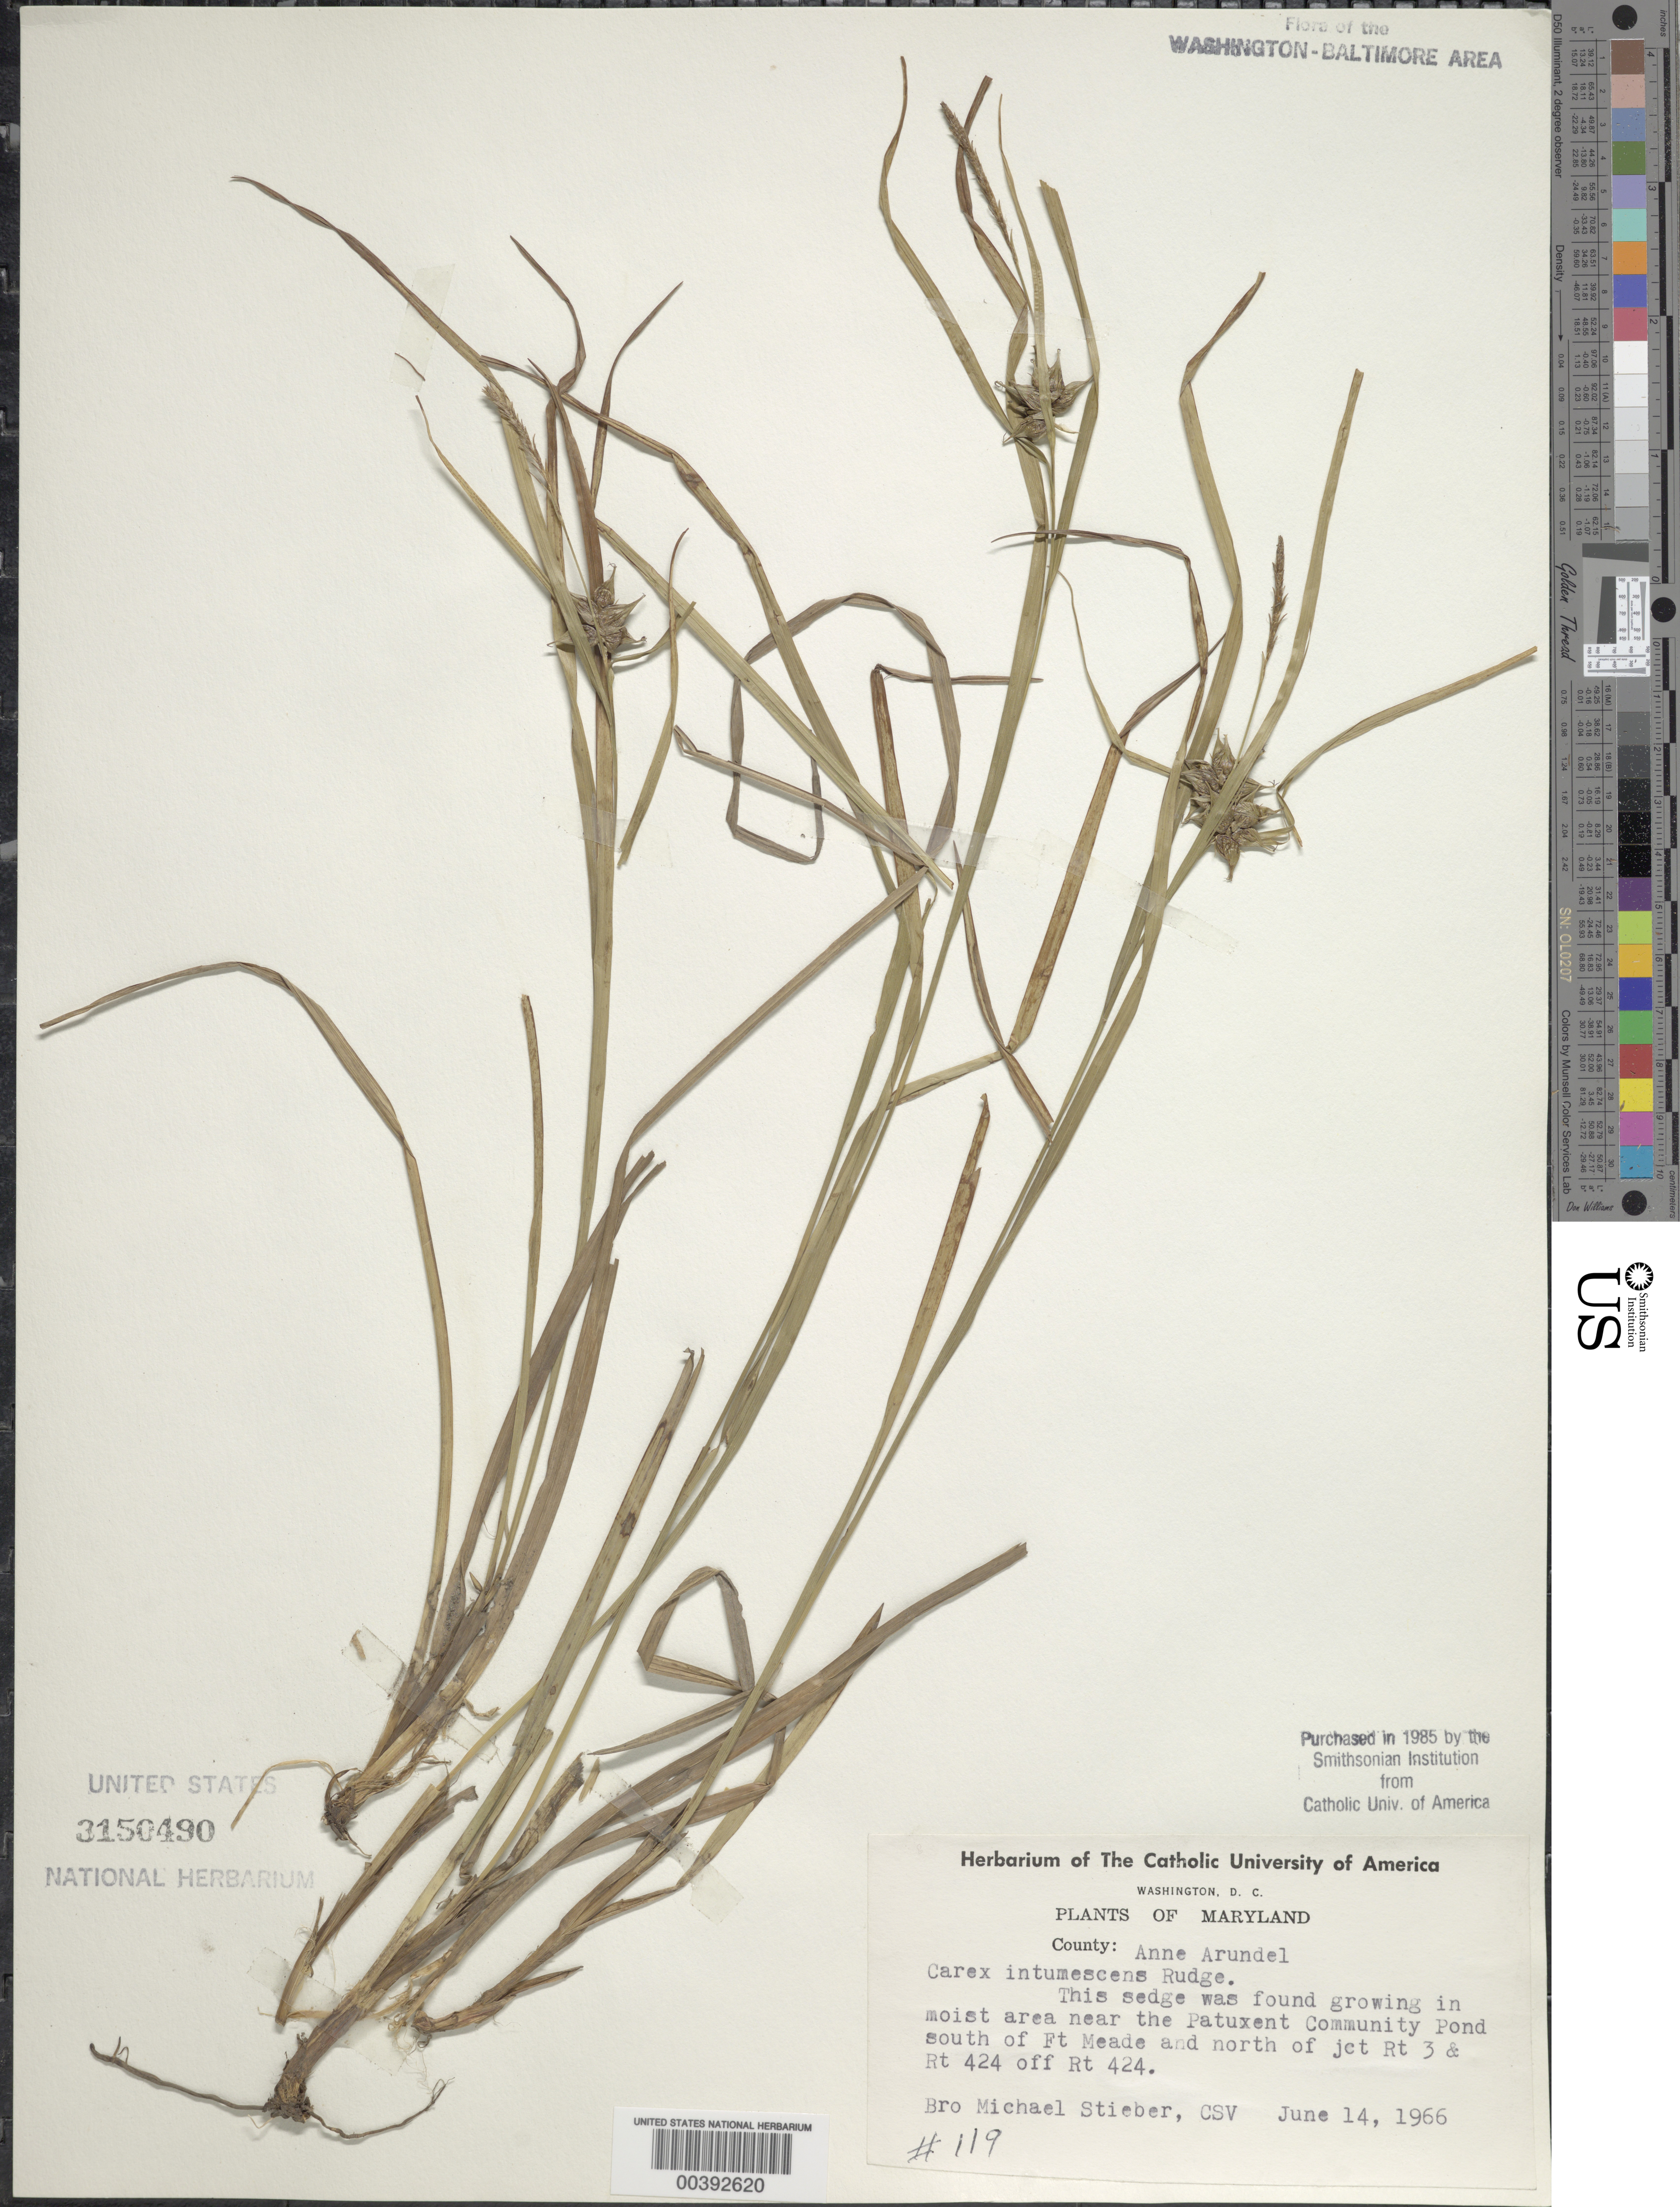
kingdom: Plantae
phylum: Tracheophyta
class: Liliopsida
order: Poales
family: Cyperaceae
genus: Carex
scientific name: Carex intumescens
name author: Rudge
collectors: Bro. M. Stieber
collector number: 119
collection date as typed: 24 Jul 1970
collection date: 1970-07-24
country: United States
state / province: Maryland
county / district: Anne Arundel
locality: Near Patuxent Community Pond S of Fort Meade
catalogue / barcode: US 3150490